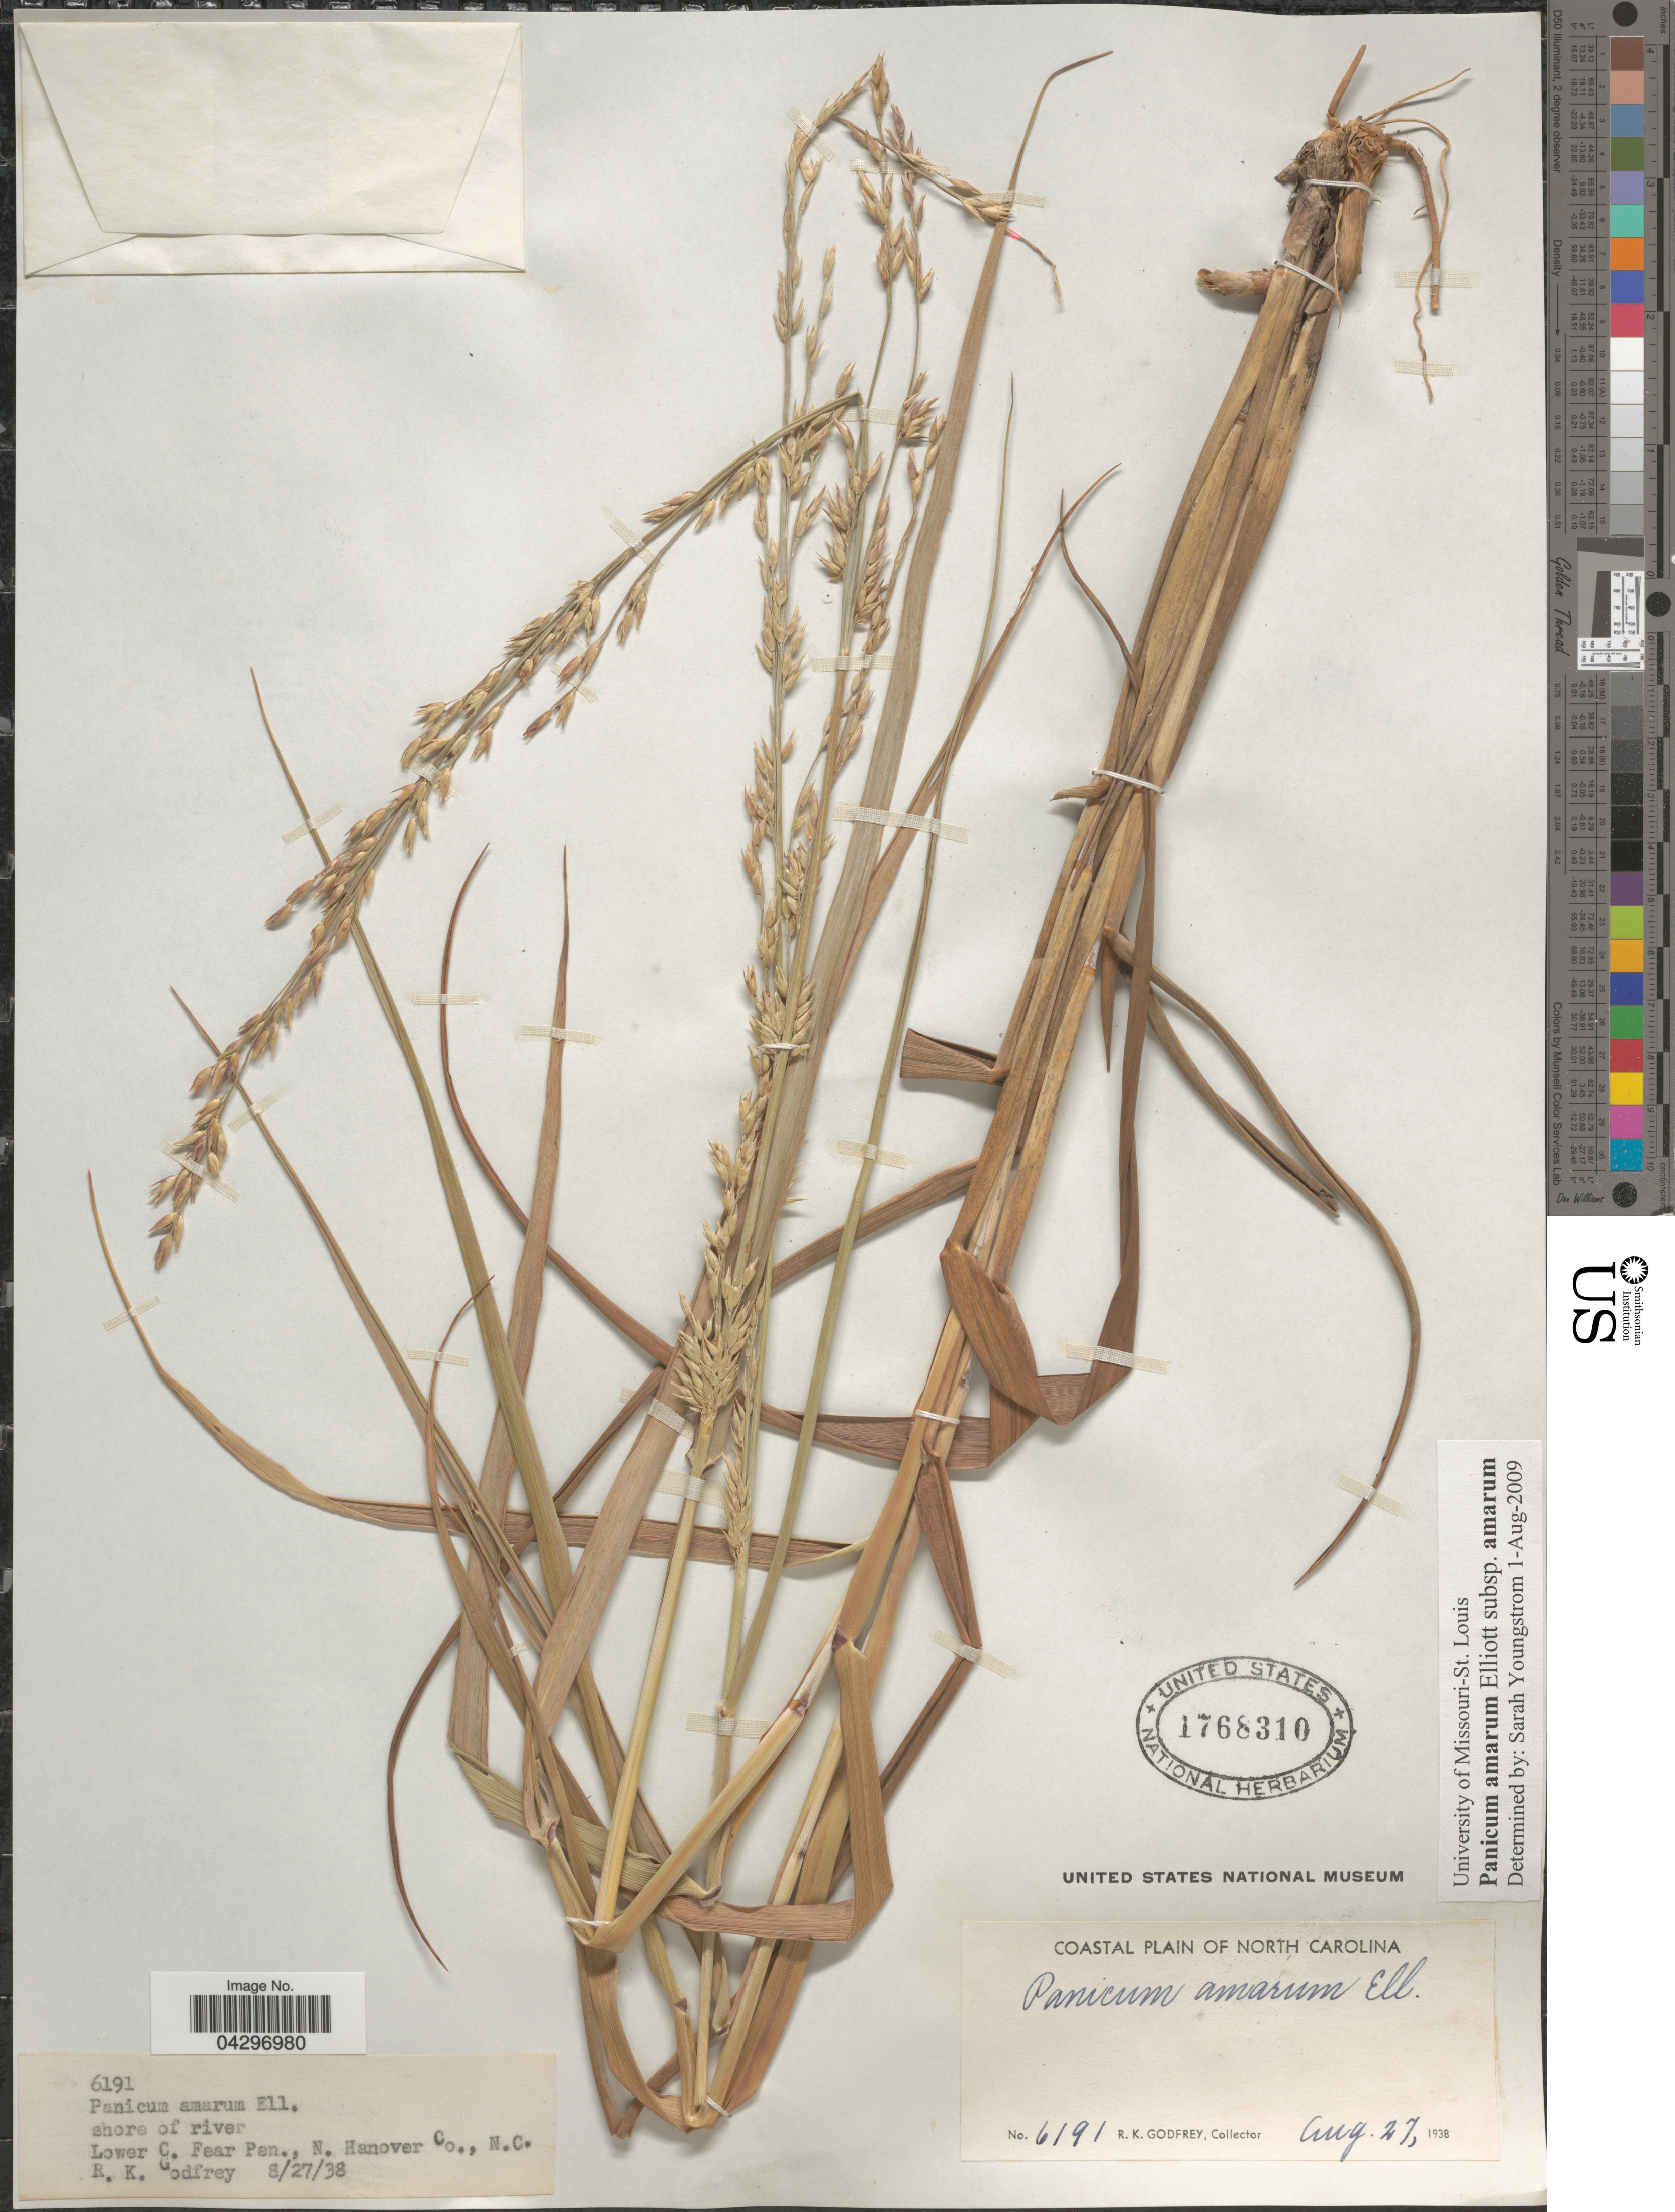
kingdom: Plantae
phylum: Tracheophyta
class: Liliopsida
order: Poales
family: Poaceae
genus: Panicum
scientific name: Panicum amarum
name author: Elliott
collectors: R. K. Godfrey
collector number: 6191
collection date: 1938-08-27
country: United States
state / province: North Carolina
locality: Coastal Plain of North Carolina. Shore of river. Lower C. Fear Pen., N. Hanover Co.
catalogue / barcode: US 1768310